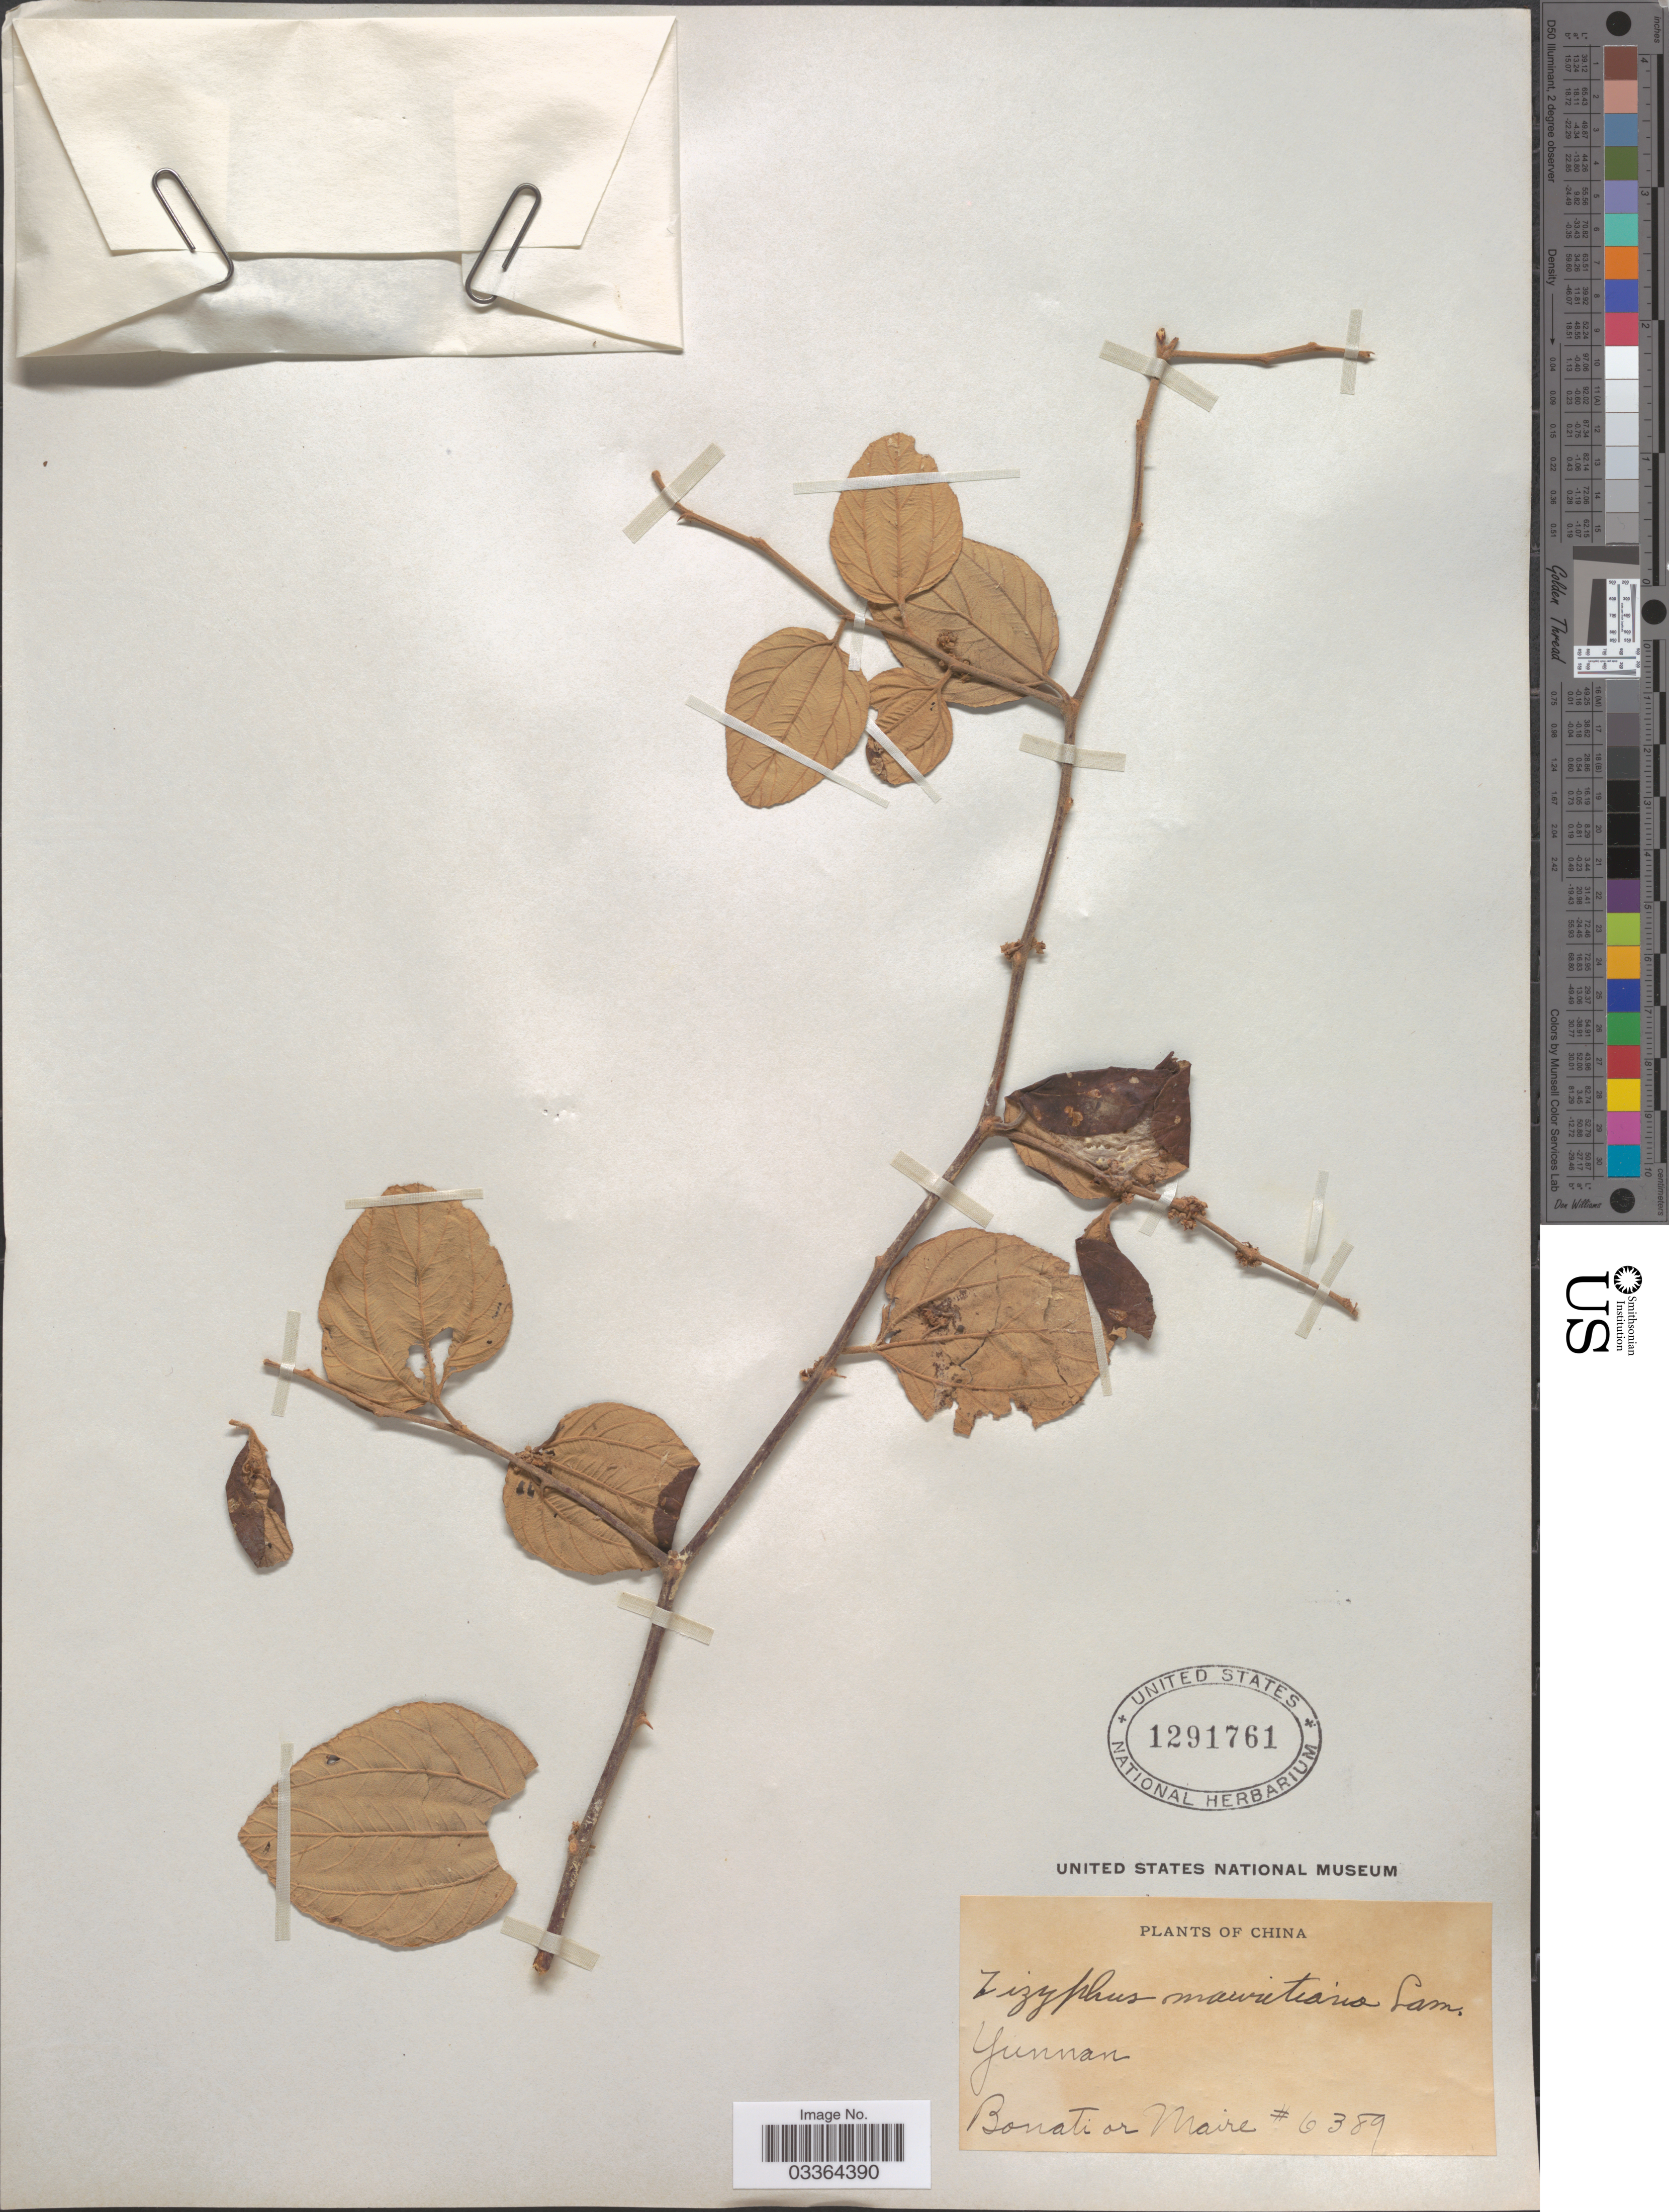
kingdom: Plantae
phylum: Tracheophyta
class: Magnoliopsida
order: Rosales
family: Rhamnaceae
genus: Ziziphus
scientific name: Ziziphus mauritiana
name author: Lam.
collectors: -. Bonati & Maire, --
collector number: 6389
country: China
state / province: Yunnan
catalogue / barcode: US 1291761